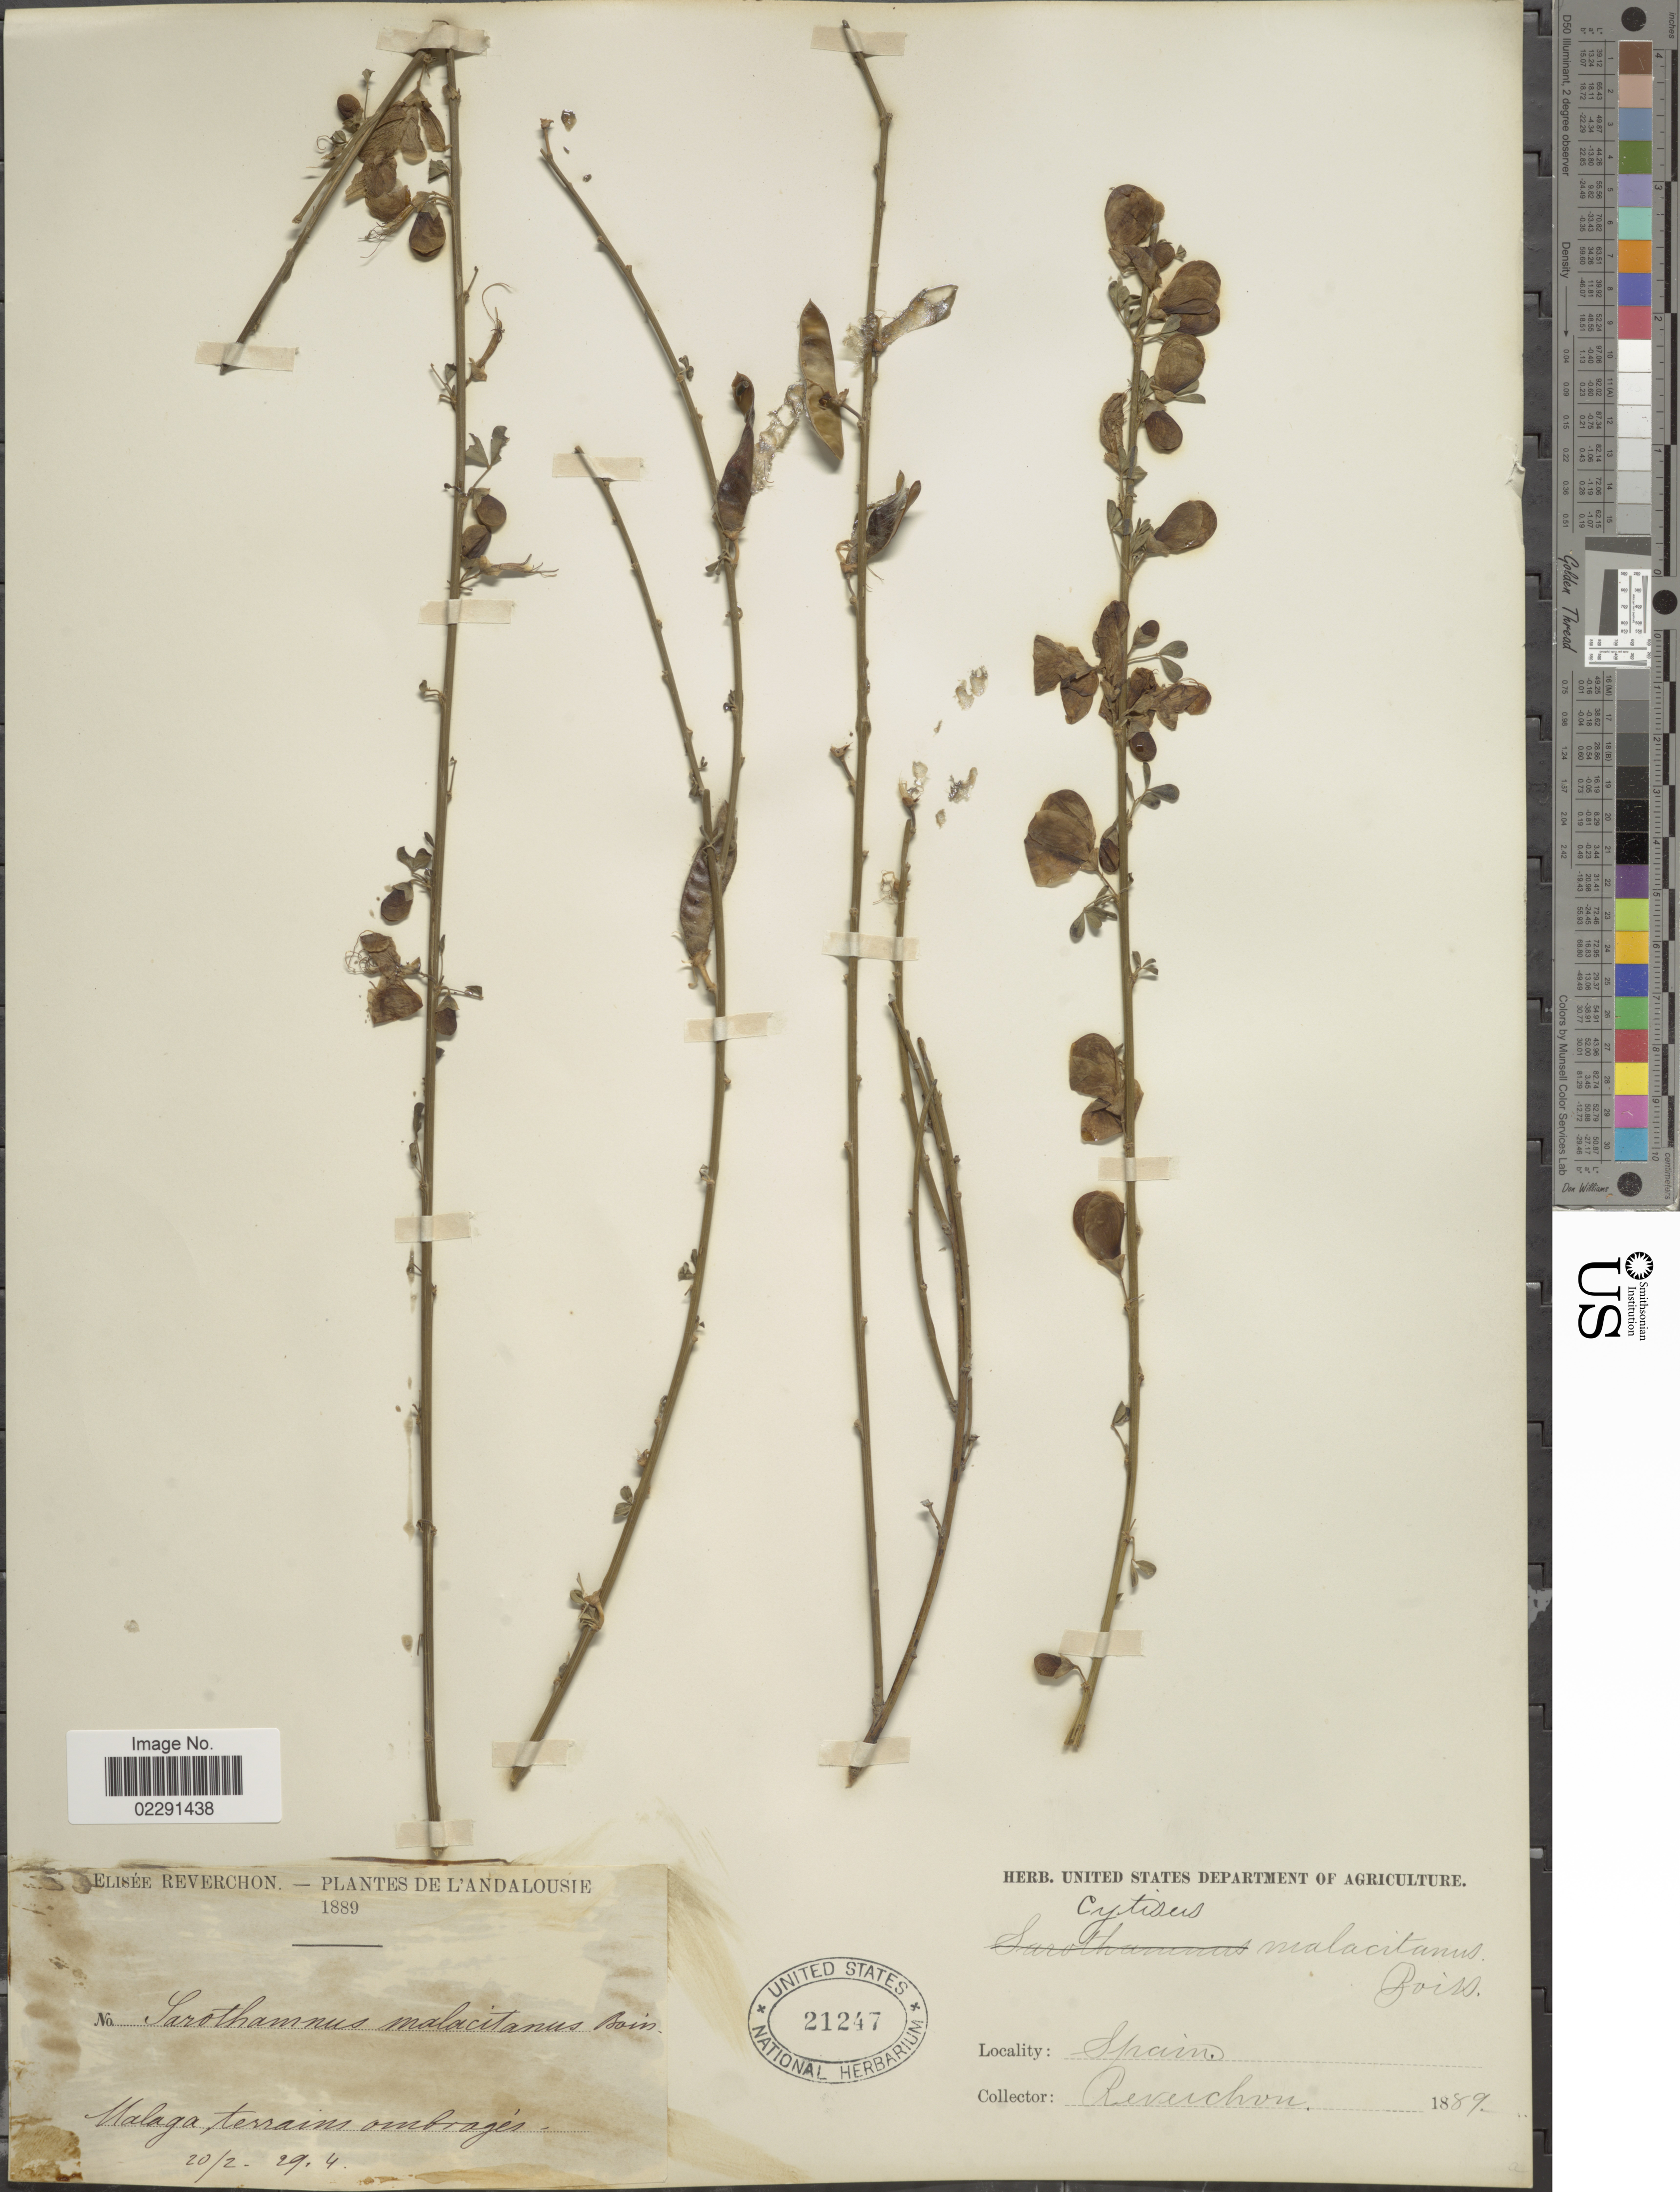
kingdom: Plantae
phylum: Tracheophyta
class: Magnoliopsida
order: Fabales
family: Fabaceae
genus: Cytisus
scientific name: Cytisus malacitanus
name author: Boiss.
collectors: E. Reverchon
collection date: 1889-02-20/1889-04-29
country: Spain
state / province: Andalucia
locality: Andalousie, Malaga, terrains ombragés.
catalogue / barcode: US 21247